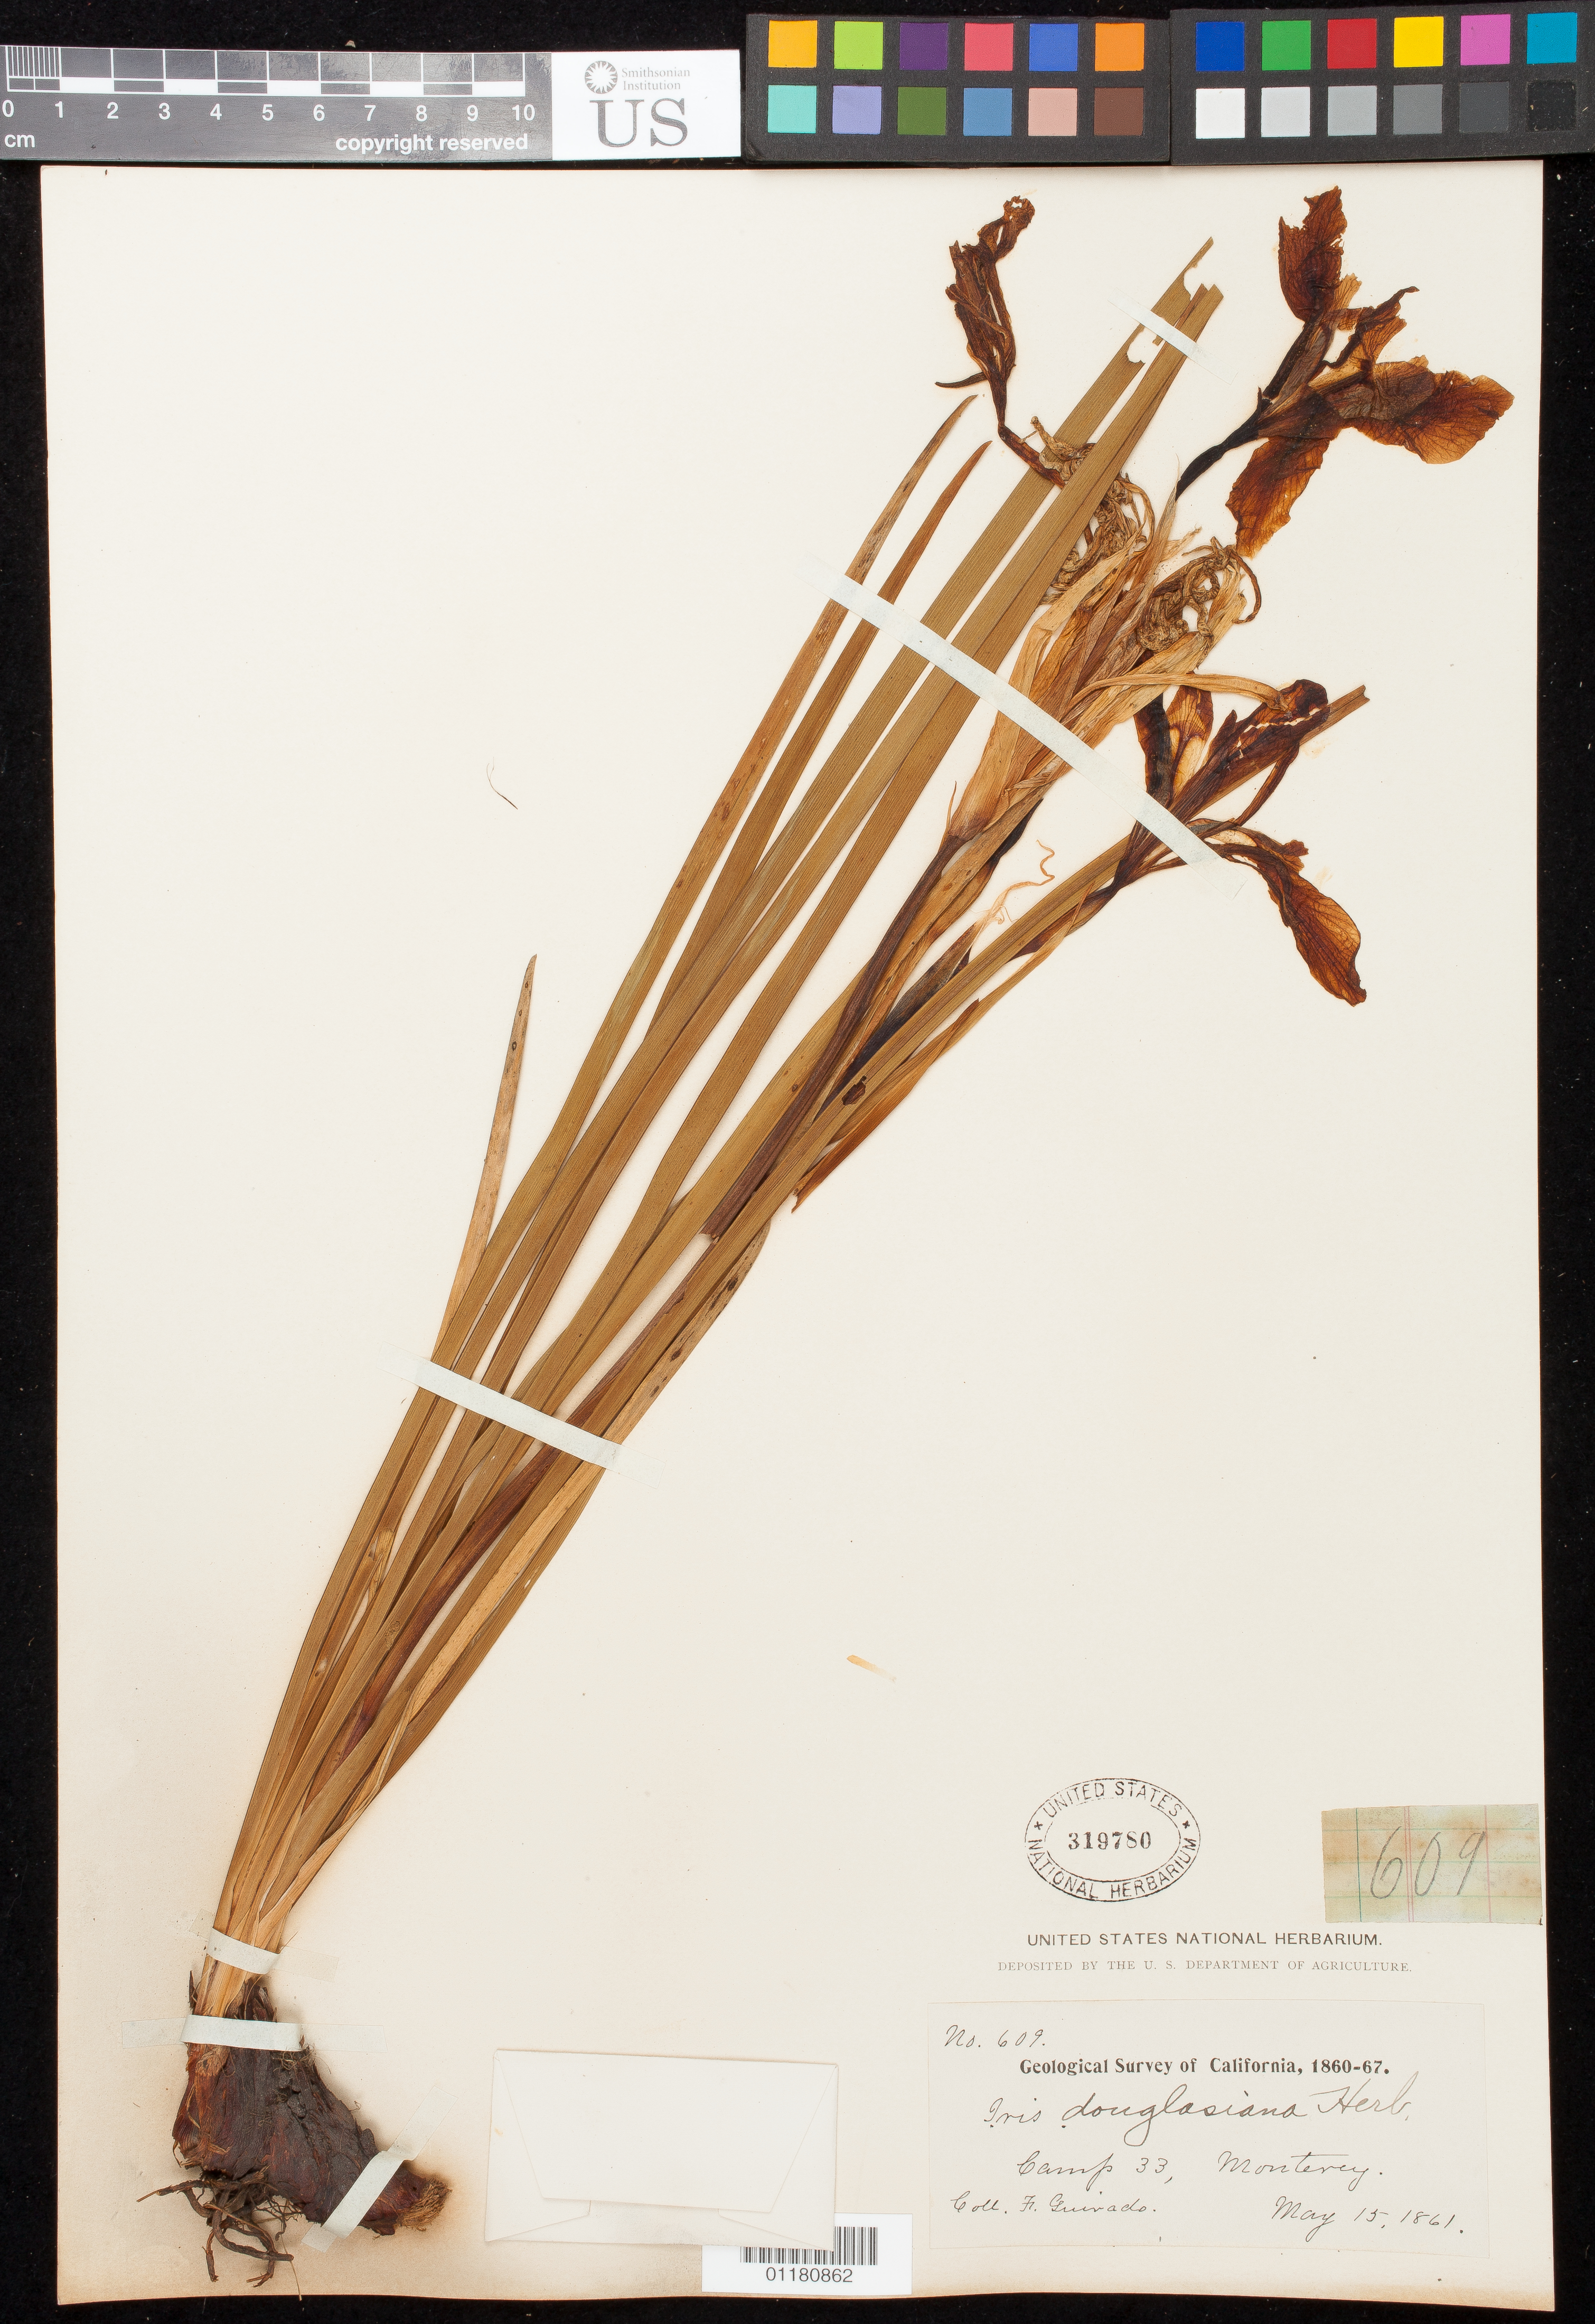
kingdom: Plantae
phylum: Tracheophyta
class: Liliopsida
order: Asparagales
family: Iridaceae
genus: Iris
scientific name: Iris douglasiana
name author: Herb.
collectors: F. Guirado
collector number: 609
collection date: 1861-05-15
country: United States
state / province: California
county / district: Monterey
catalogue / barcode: US 319780